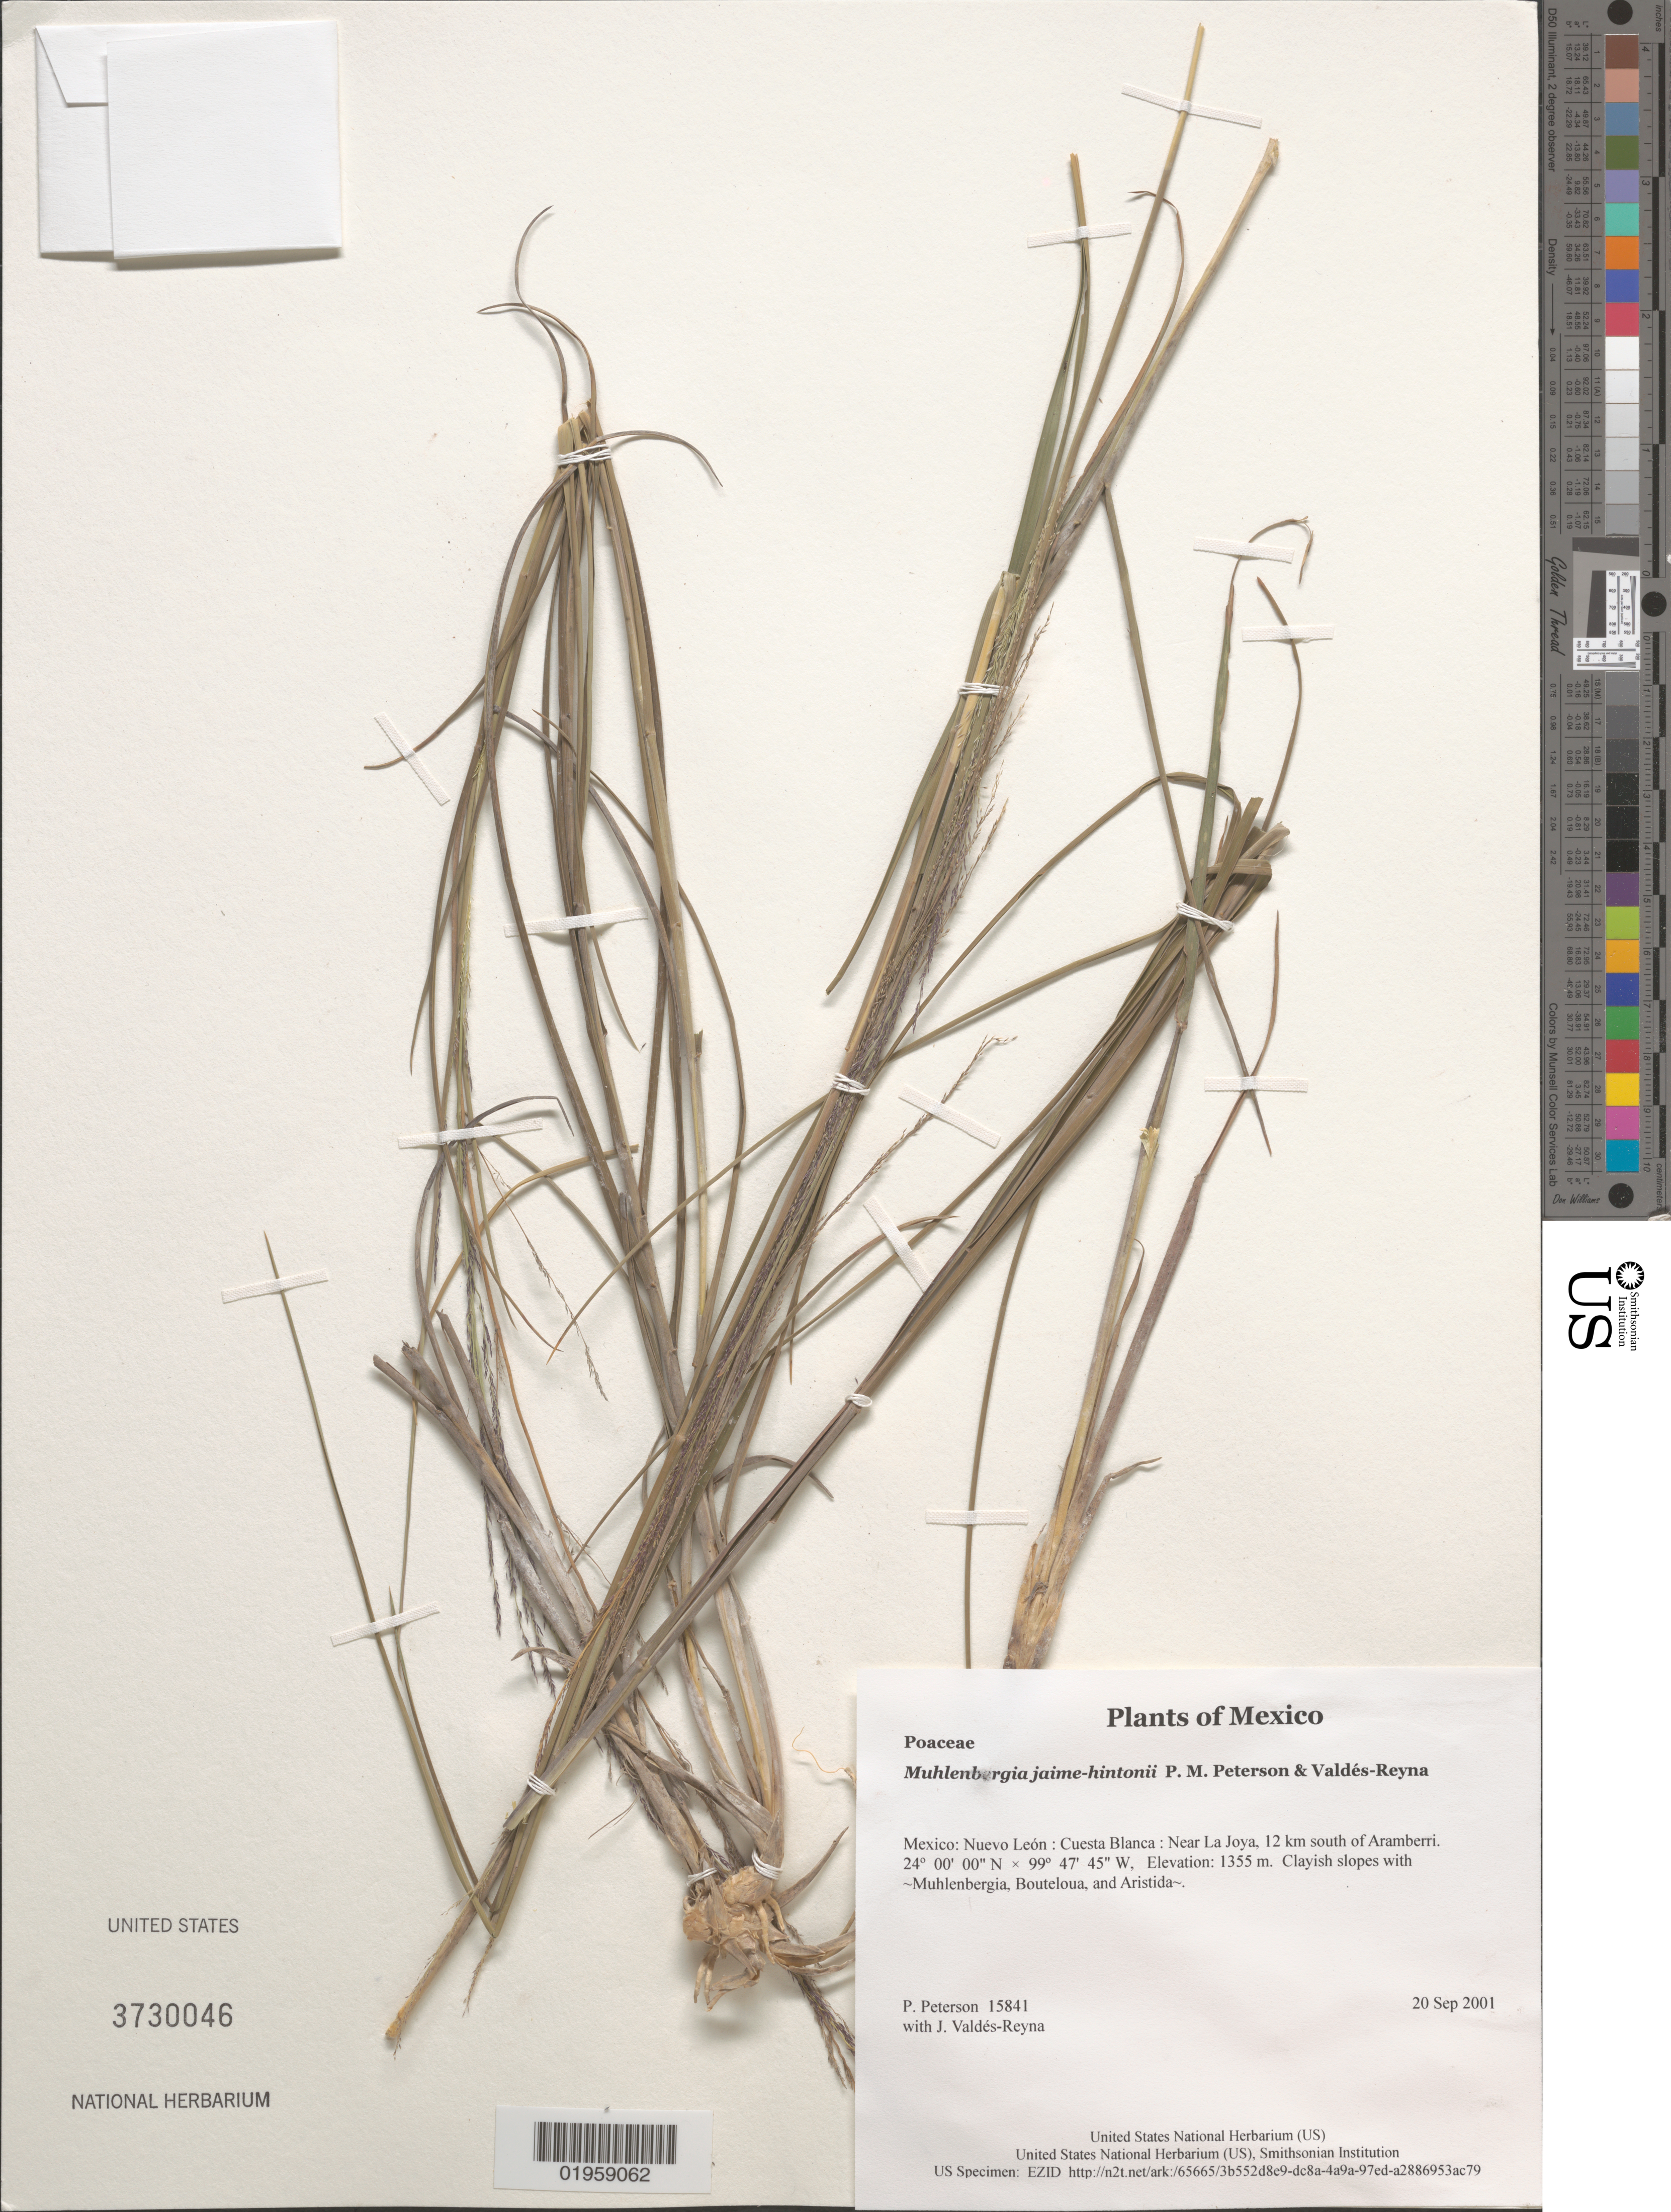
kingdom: Plantae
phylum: Tracheophyta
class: Liliopsida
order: Poales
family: Poaceae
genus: Muhlenbergia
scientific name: Muhlenbergia jaime-hintonii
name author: P.M. Peterson & Valdés-Reyna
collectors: P. M. Peterson & J. Valdés-Reyna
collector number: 15841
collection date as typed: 20 Sep 2001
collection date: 2001-09-20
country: Mexico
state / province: Nuevo León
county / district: Cuesta Blanca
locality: Near La Joya, 12 km south of Aramberri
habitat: Clayish slopes with ~Muhlenbergia, Bouteloua, and Aristida~.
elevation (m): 1355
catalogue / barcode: US 3730046